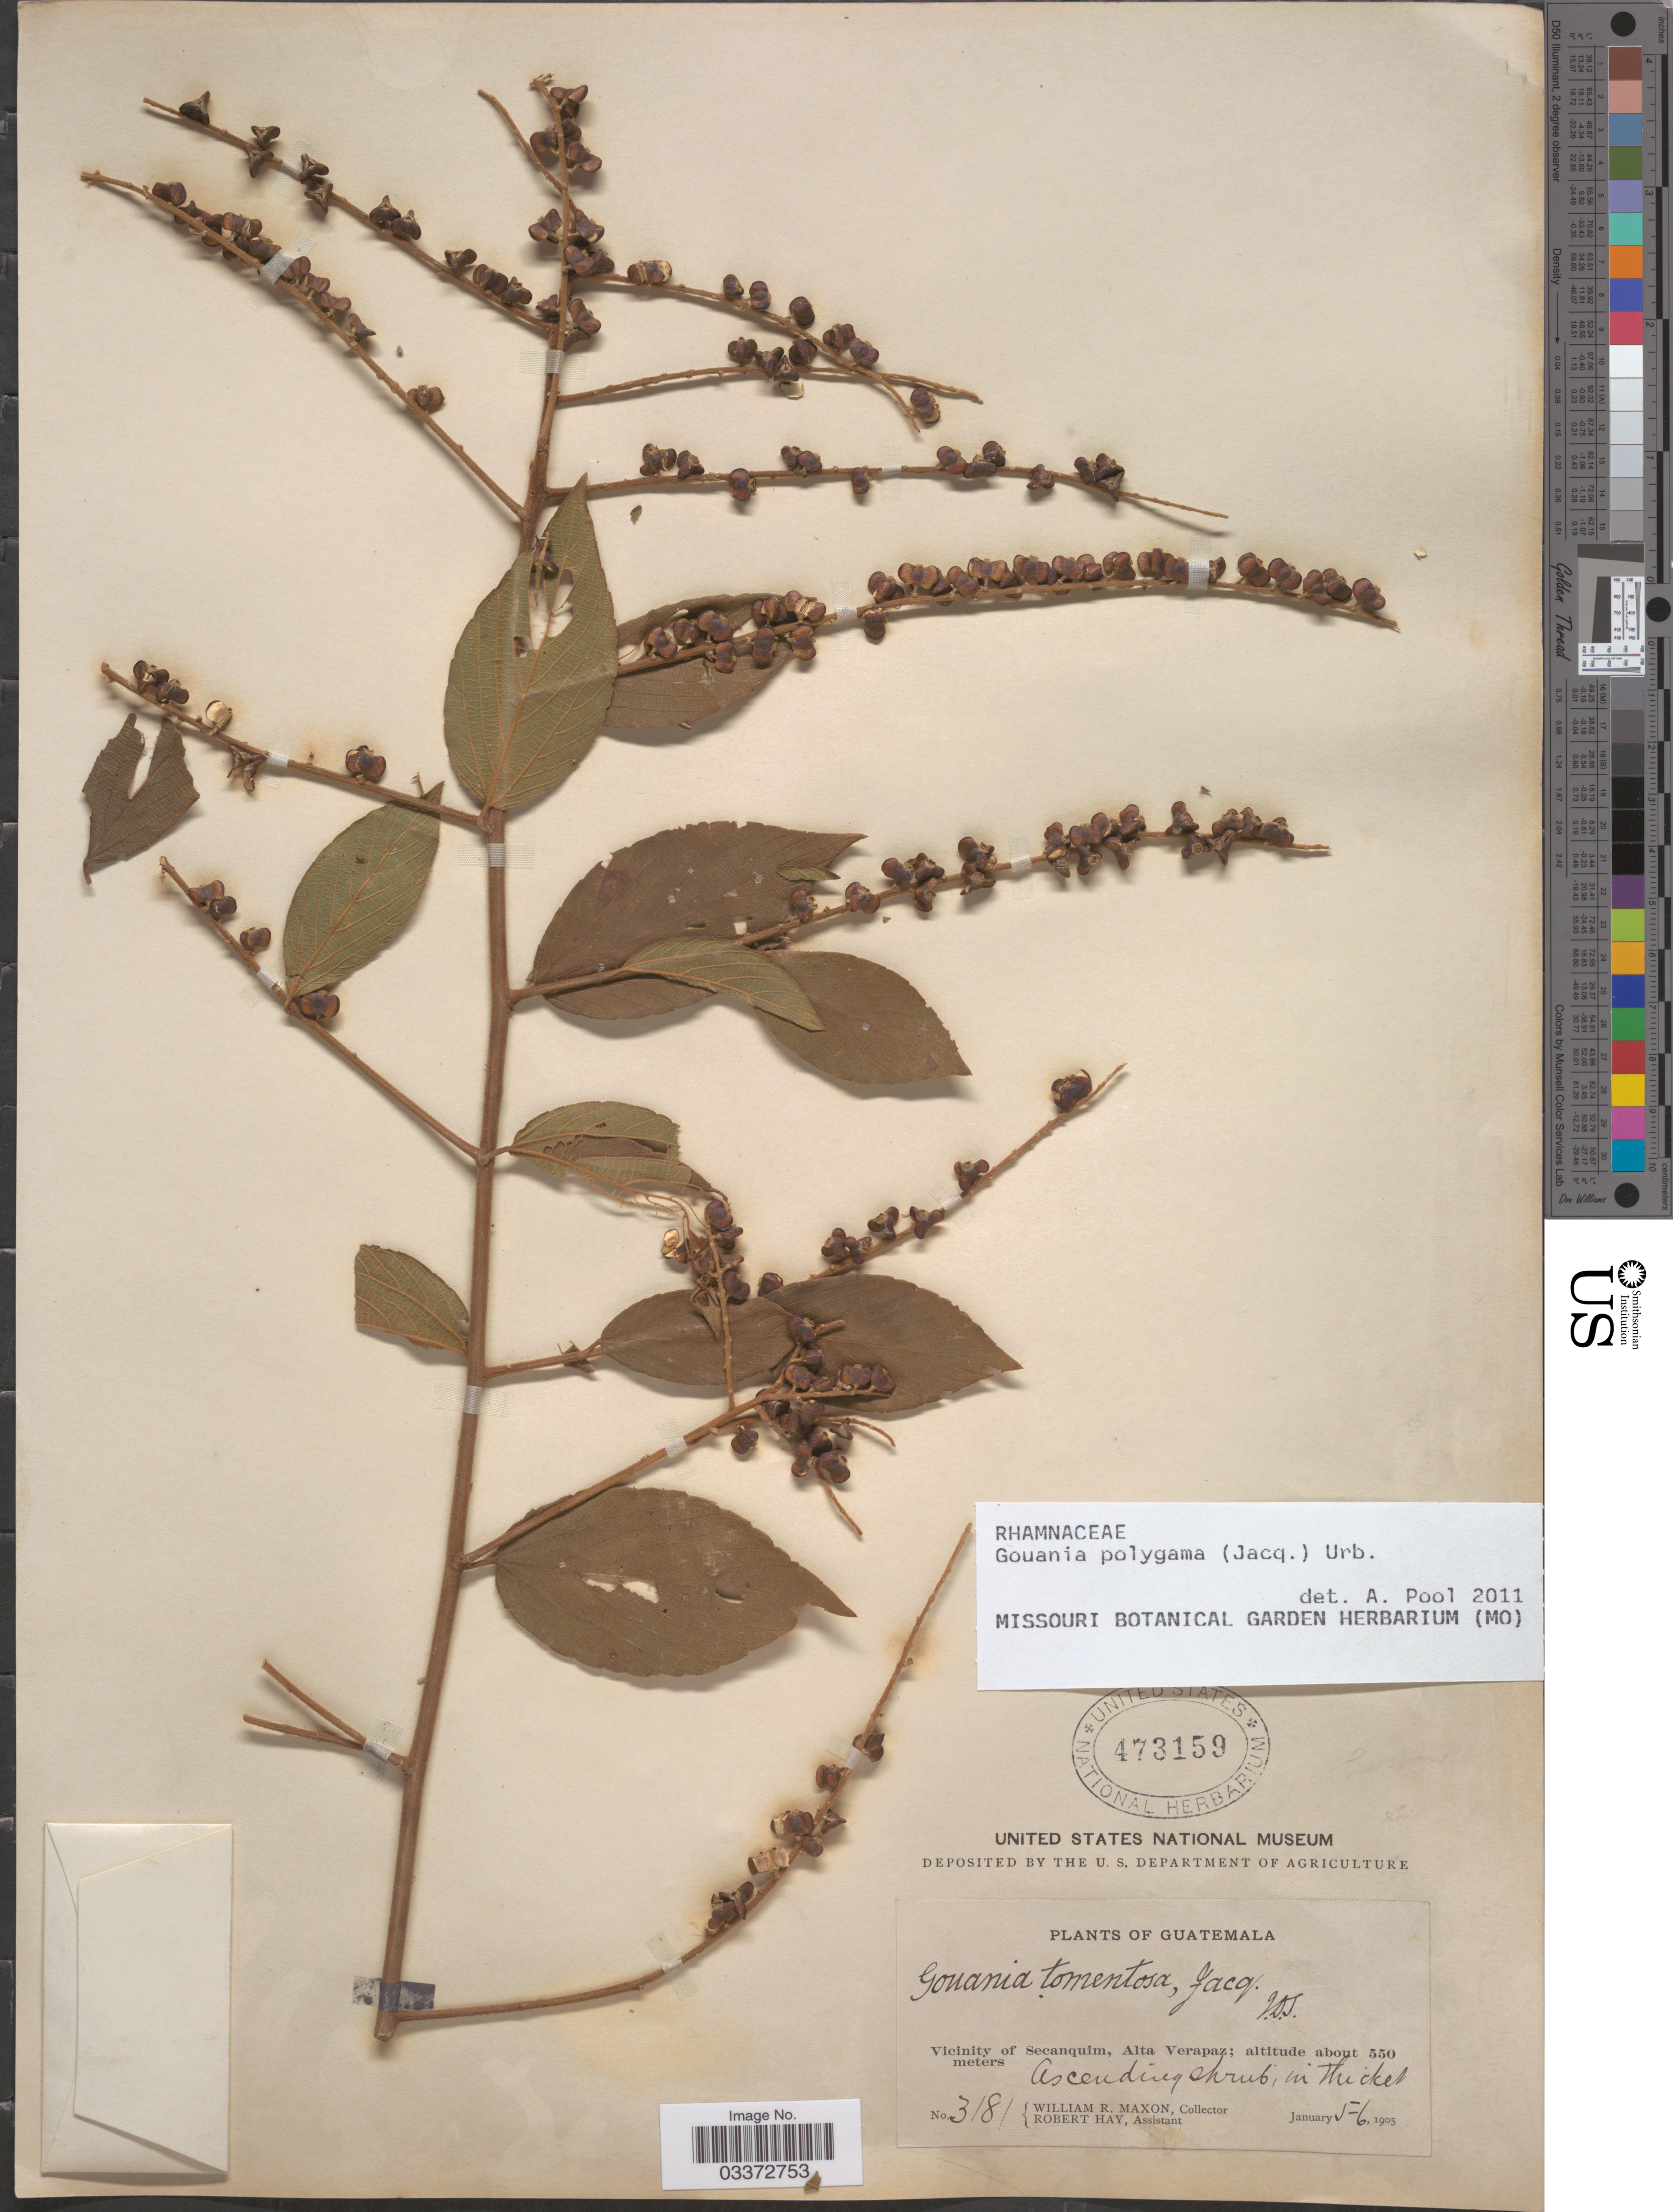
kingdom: Plantae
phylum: Tracheophyta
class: Magnoliopsida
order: Rosales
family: Rhamnaceae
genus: Gouania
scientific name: Gouania polygama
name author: (Jacq.) Urb.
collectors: W. R. Maxon & R. H. Hay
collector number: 3181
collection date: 1905-01-05/1905-01-06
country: Guatemala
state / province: Alta Verapaz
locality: Vicinity of Secanquim, Alta Verapaz.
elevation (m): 550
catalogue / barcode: US 473159